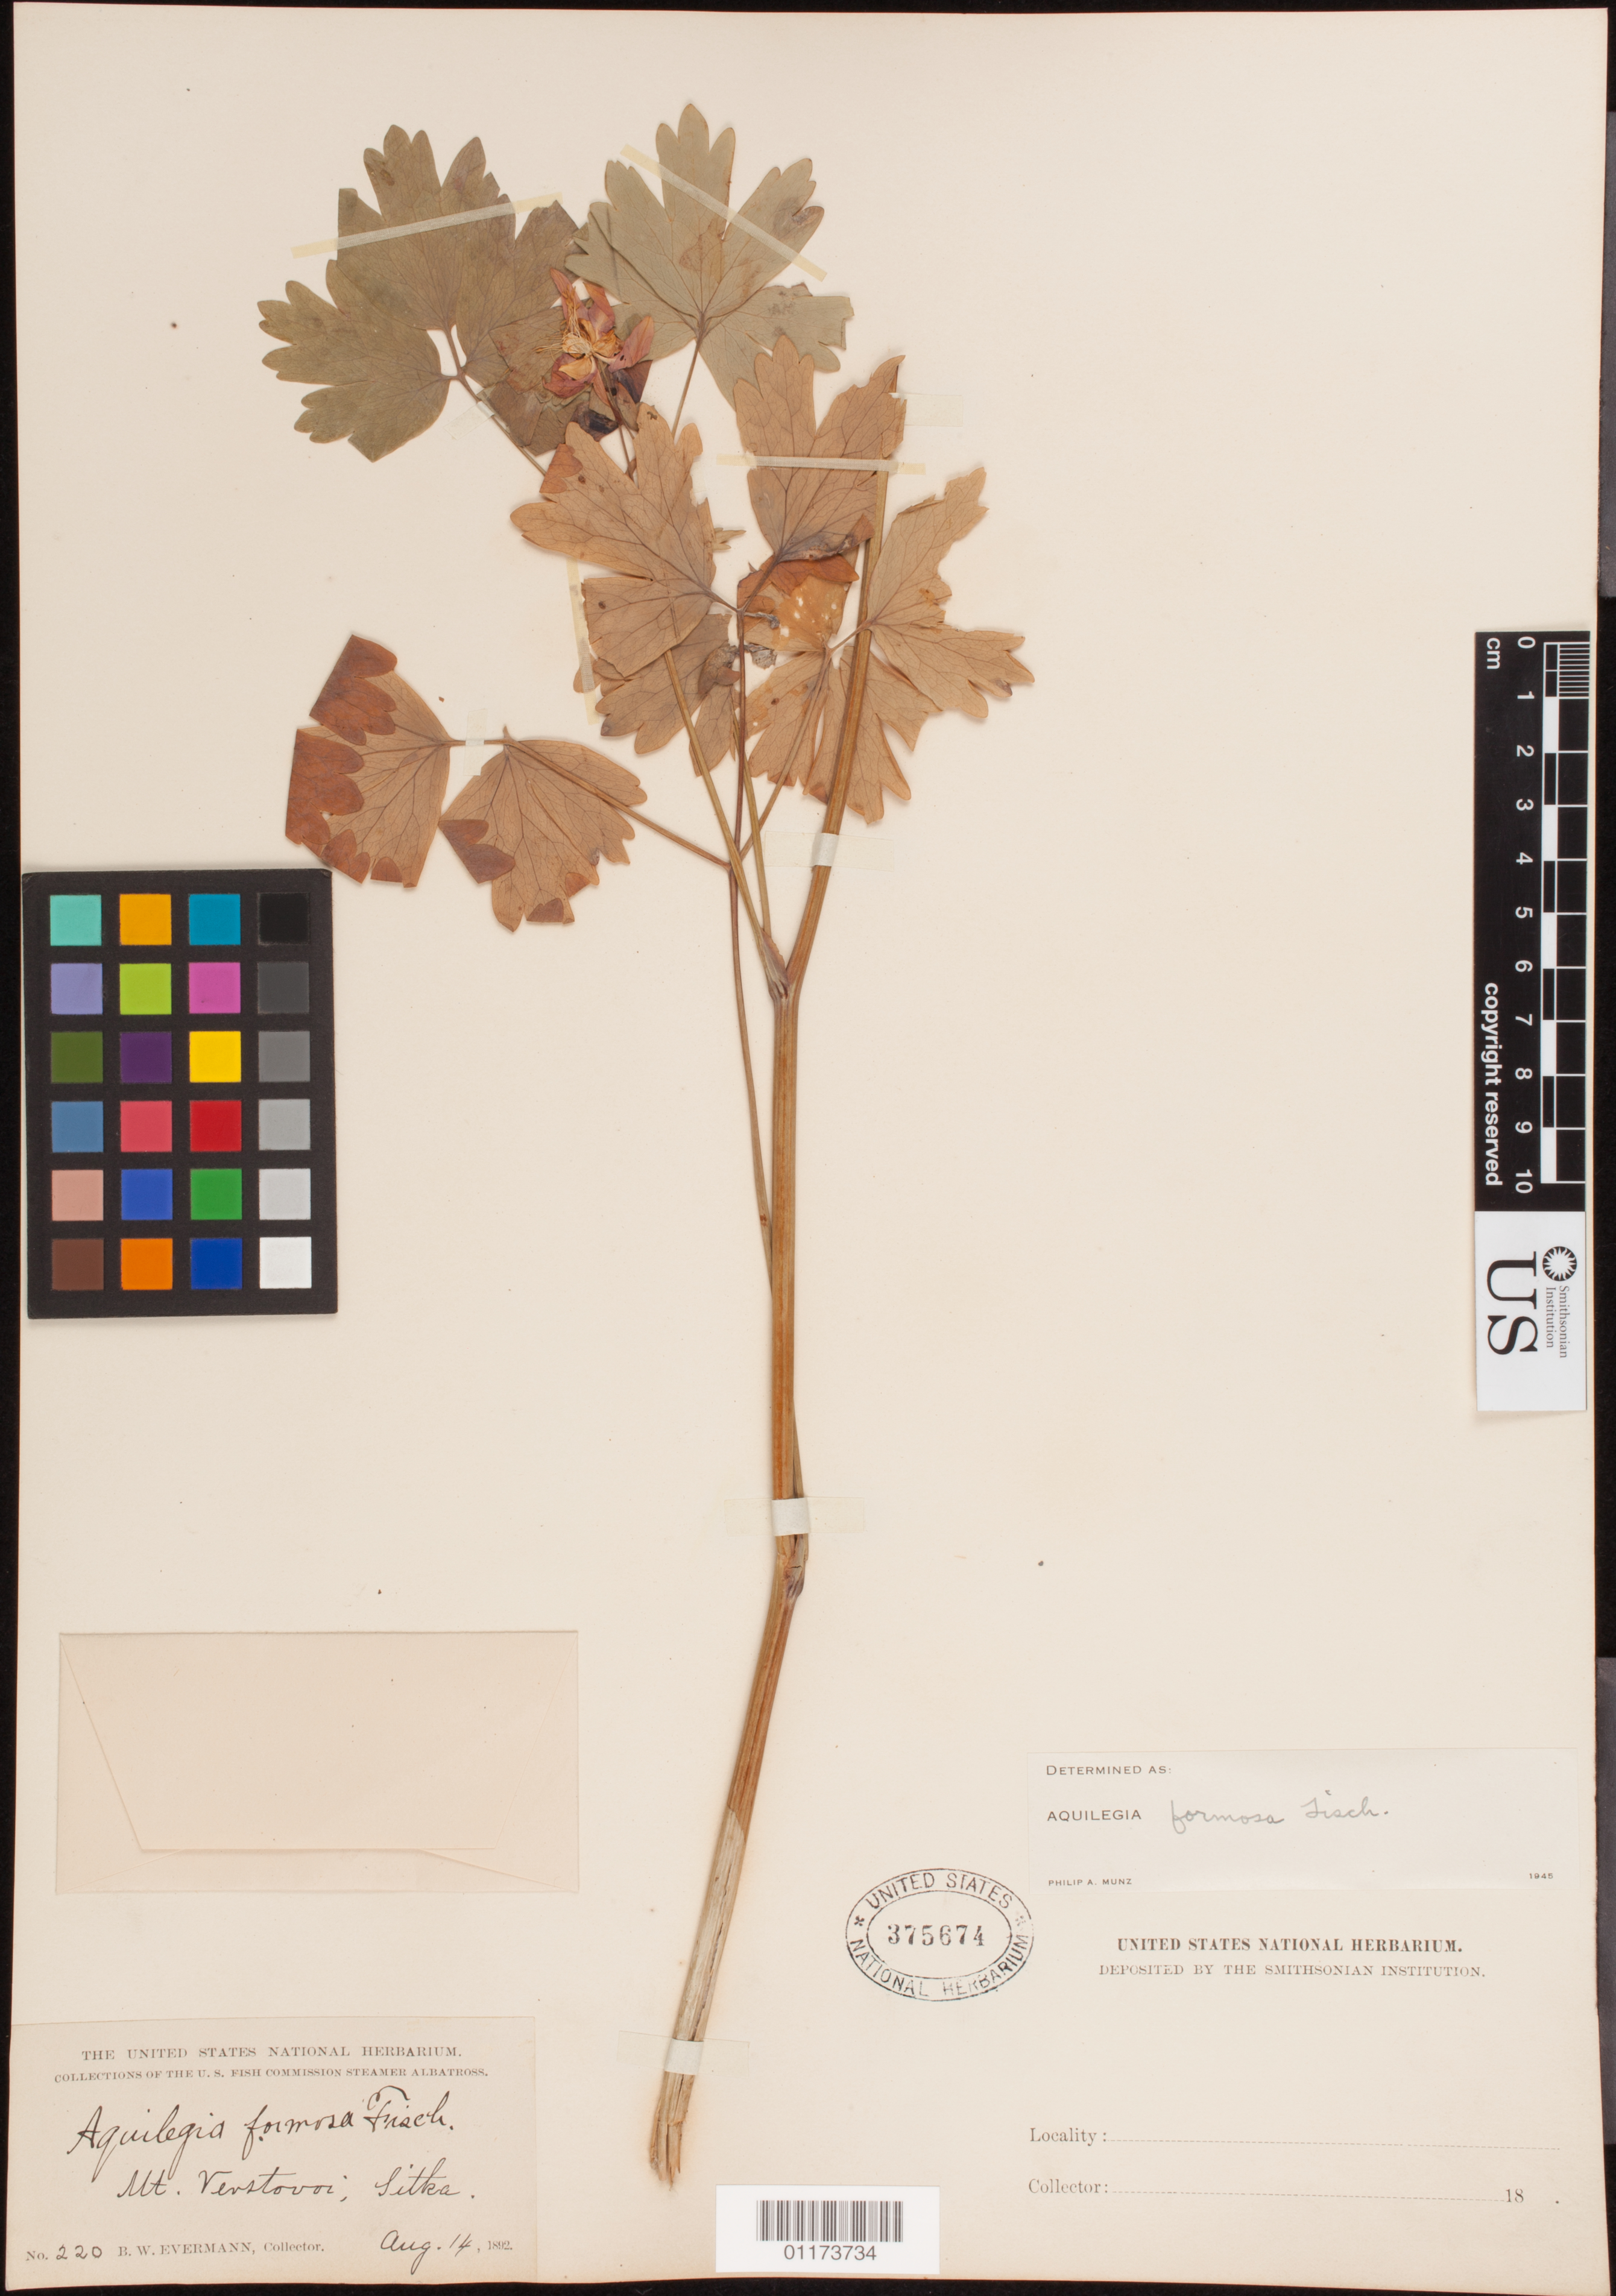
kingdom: Plantae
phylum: Tracheophyta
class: Magnoliopsida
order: Ranunculales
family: Ranunculaceae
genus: Aquilegia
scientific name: Aquilegia formosa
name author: Fisch. ex DC.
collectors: B. W. Evermann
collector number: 220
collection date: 1892-08-14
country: United States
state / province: Alaska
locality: Mt. Verstovoi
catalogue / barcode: US 375674